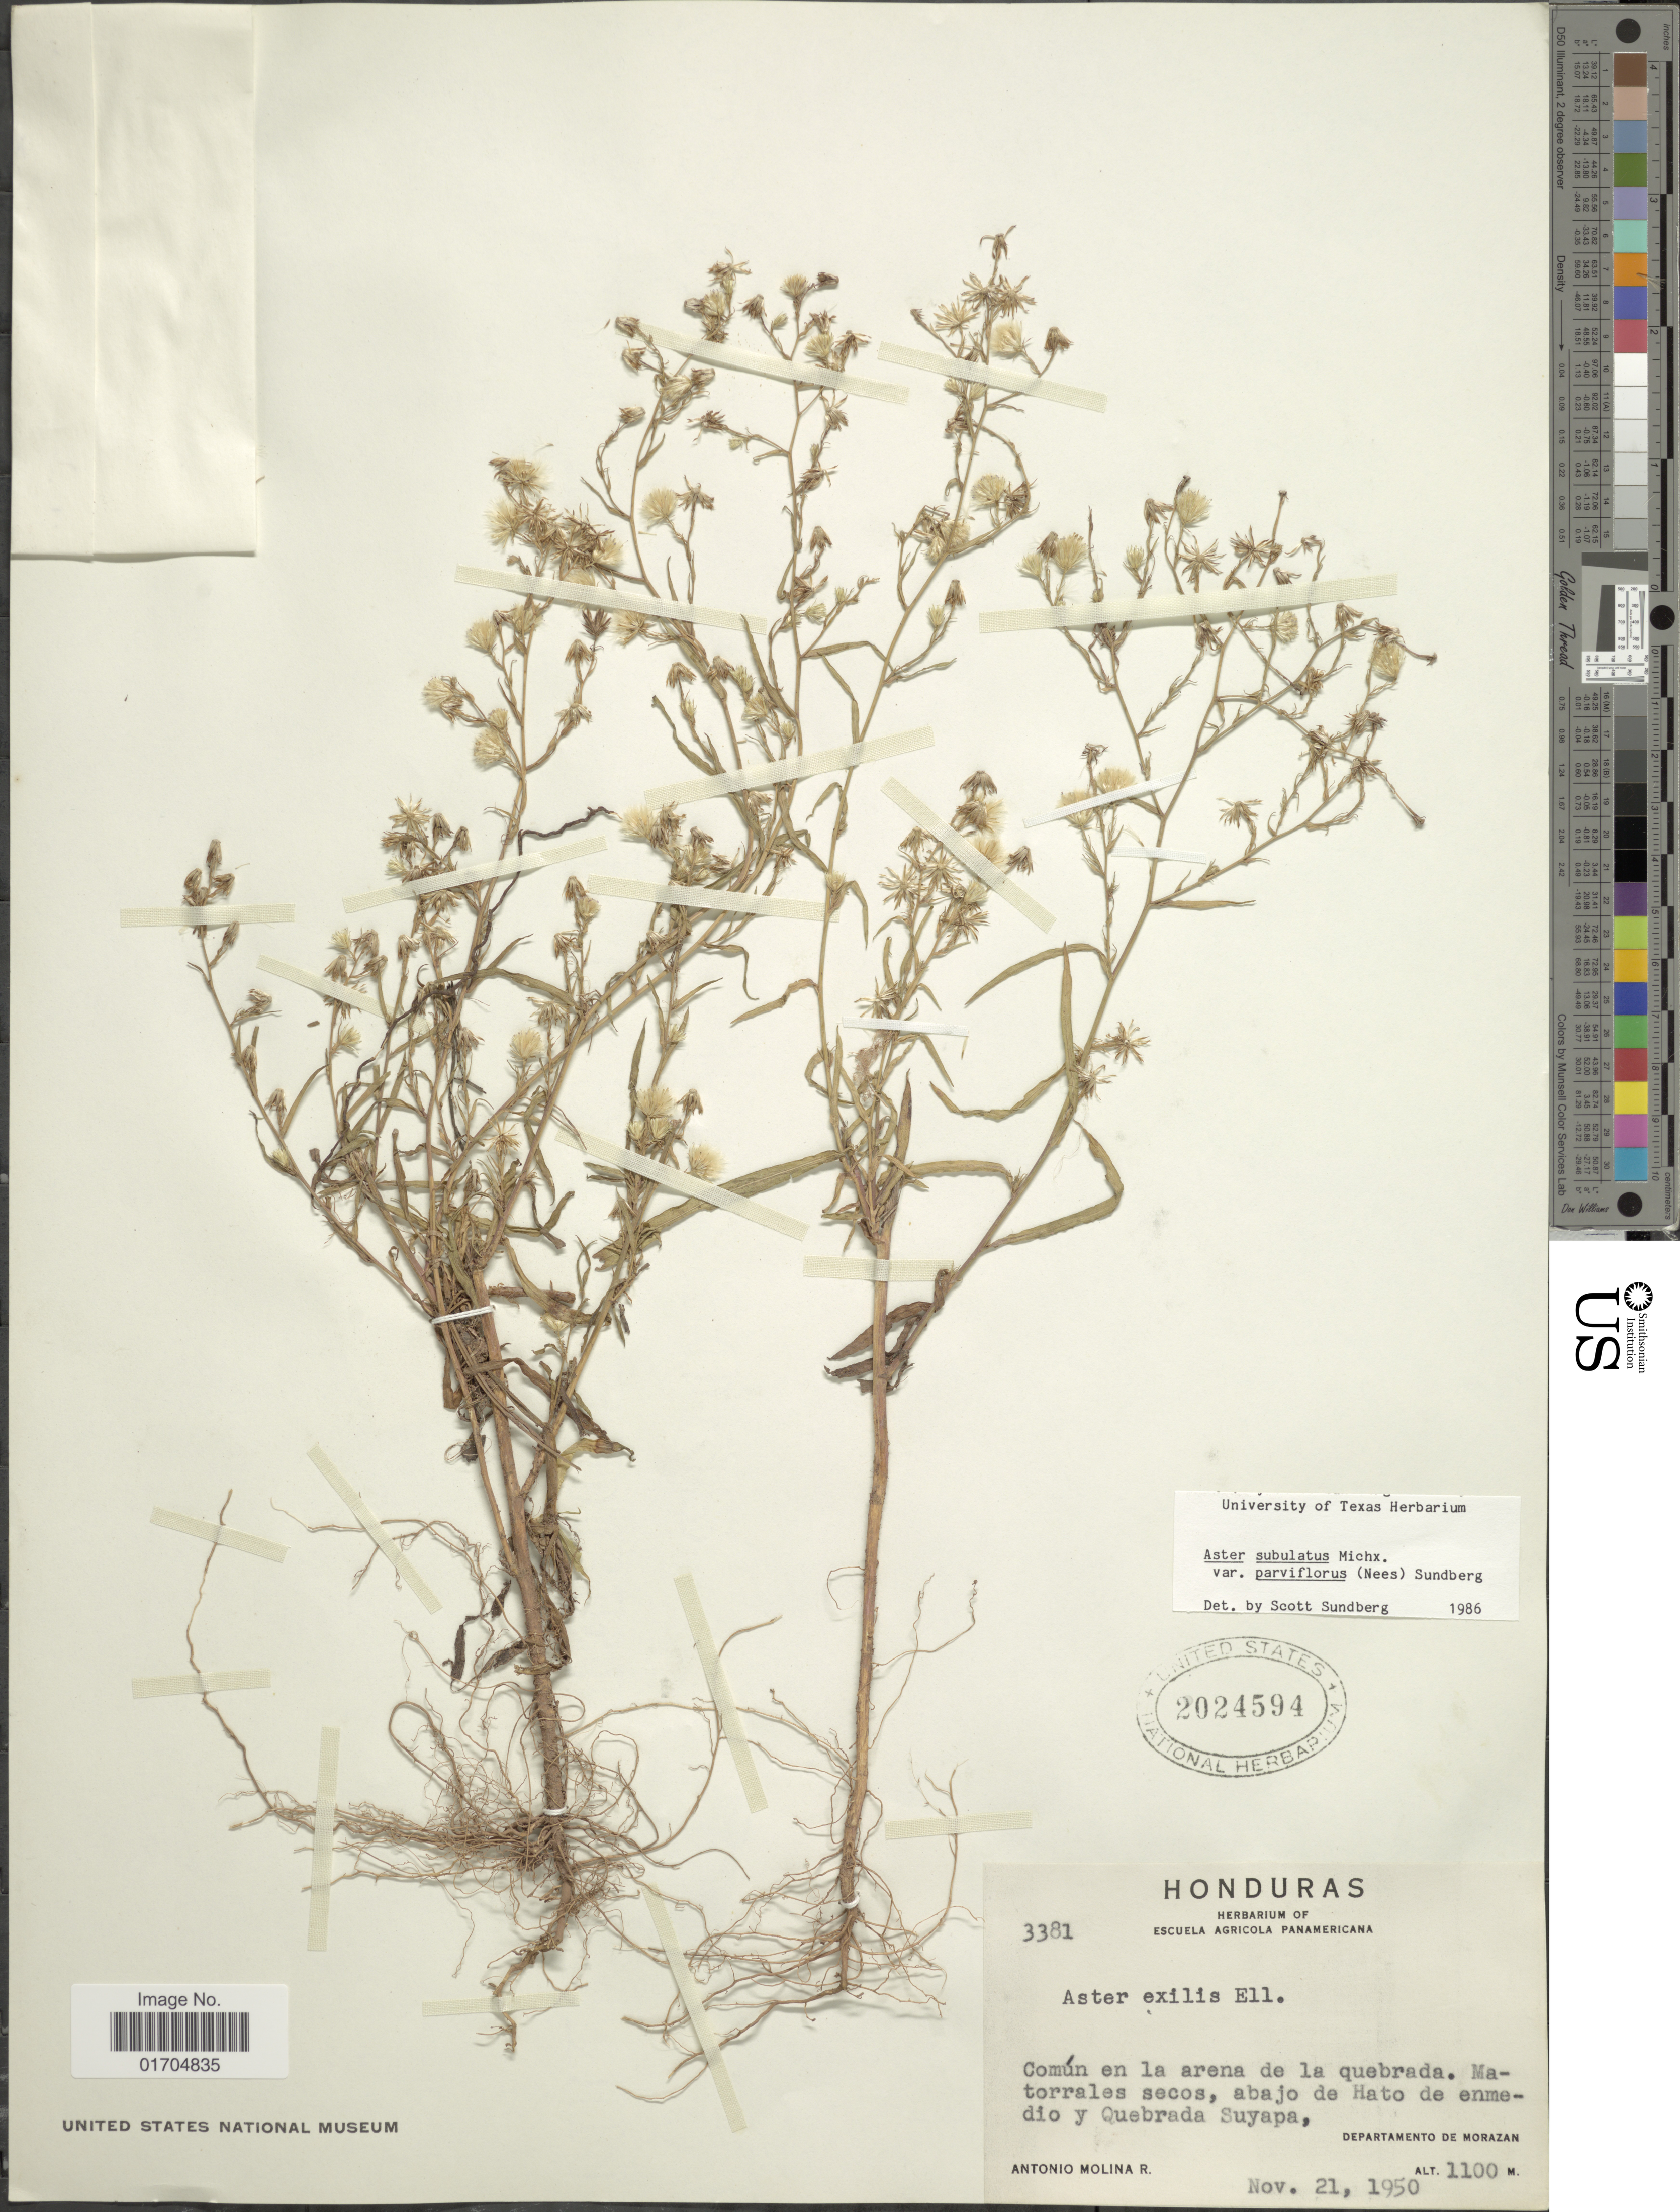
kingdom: Plantae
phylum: Tracheophyta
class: Magnoliopsida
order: Asterales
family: Asteraceae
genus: Symphyotrichum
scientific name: Symphyotrichum subulatum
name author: (Michx.) G.L. Nesom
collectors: A. Molina R.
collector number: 3381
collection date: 1950-11-21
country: Honduras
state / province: Fco. Morazán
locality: Común en la arena de la quebrada. Matorrales secos, abajo de Hato de enmedio y Quebrada Suyapa, Departamento De Morazan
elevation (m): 1100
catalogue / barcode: US 2024594